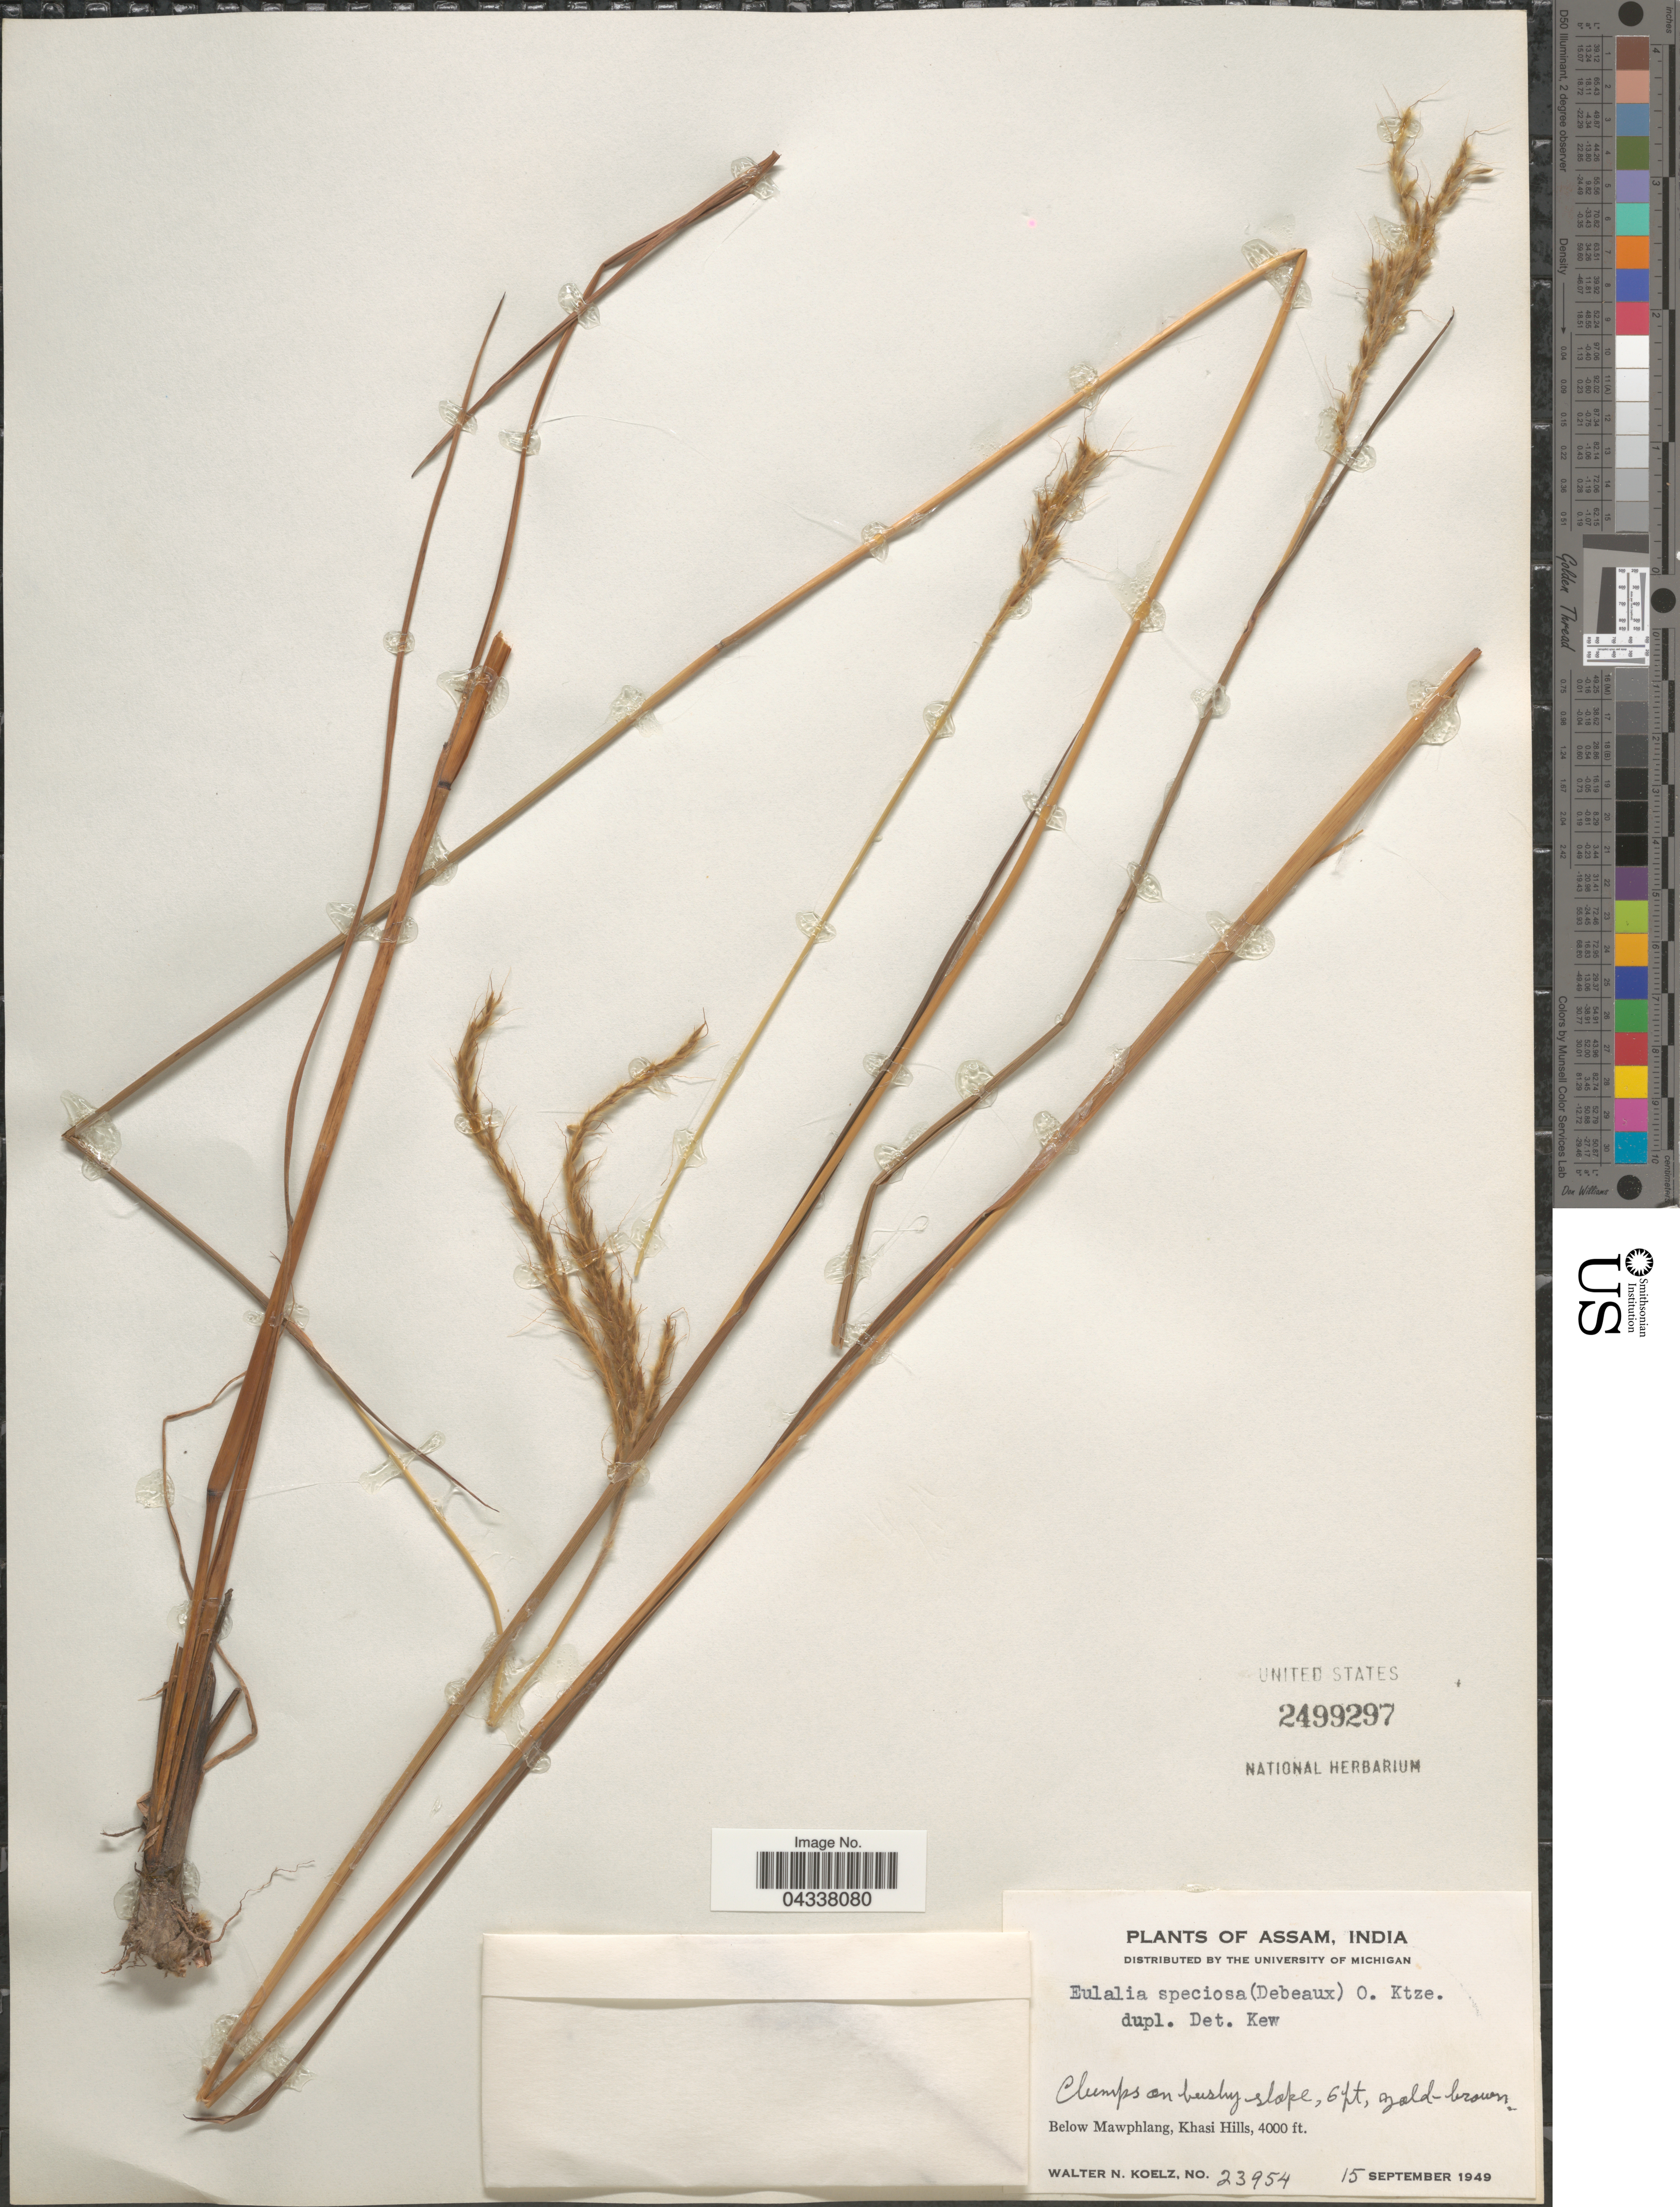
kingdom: Plantae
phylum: Tracheophyta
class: Liliopsida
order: Poales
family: Poaceae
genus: Pseudopogonatherum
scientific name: Pseudopogonatherum speciosum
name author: (Debeaux) Ohwi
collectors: W. N. Koelz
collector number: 23954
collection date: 1949-09-15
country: India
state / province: Meghalaya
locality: Below Mawphlang, Khasi Hills.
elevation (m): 1219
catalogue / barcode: US 2499297